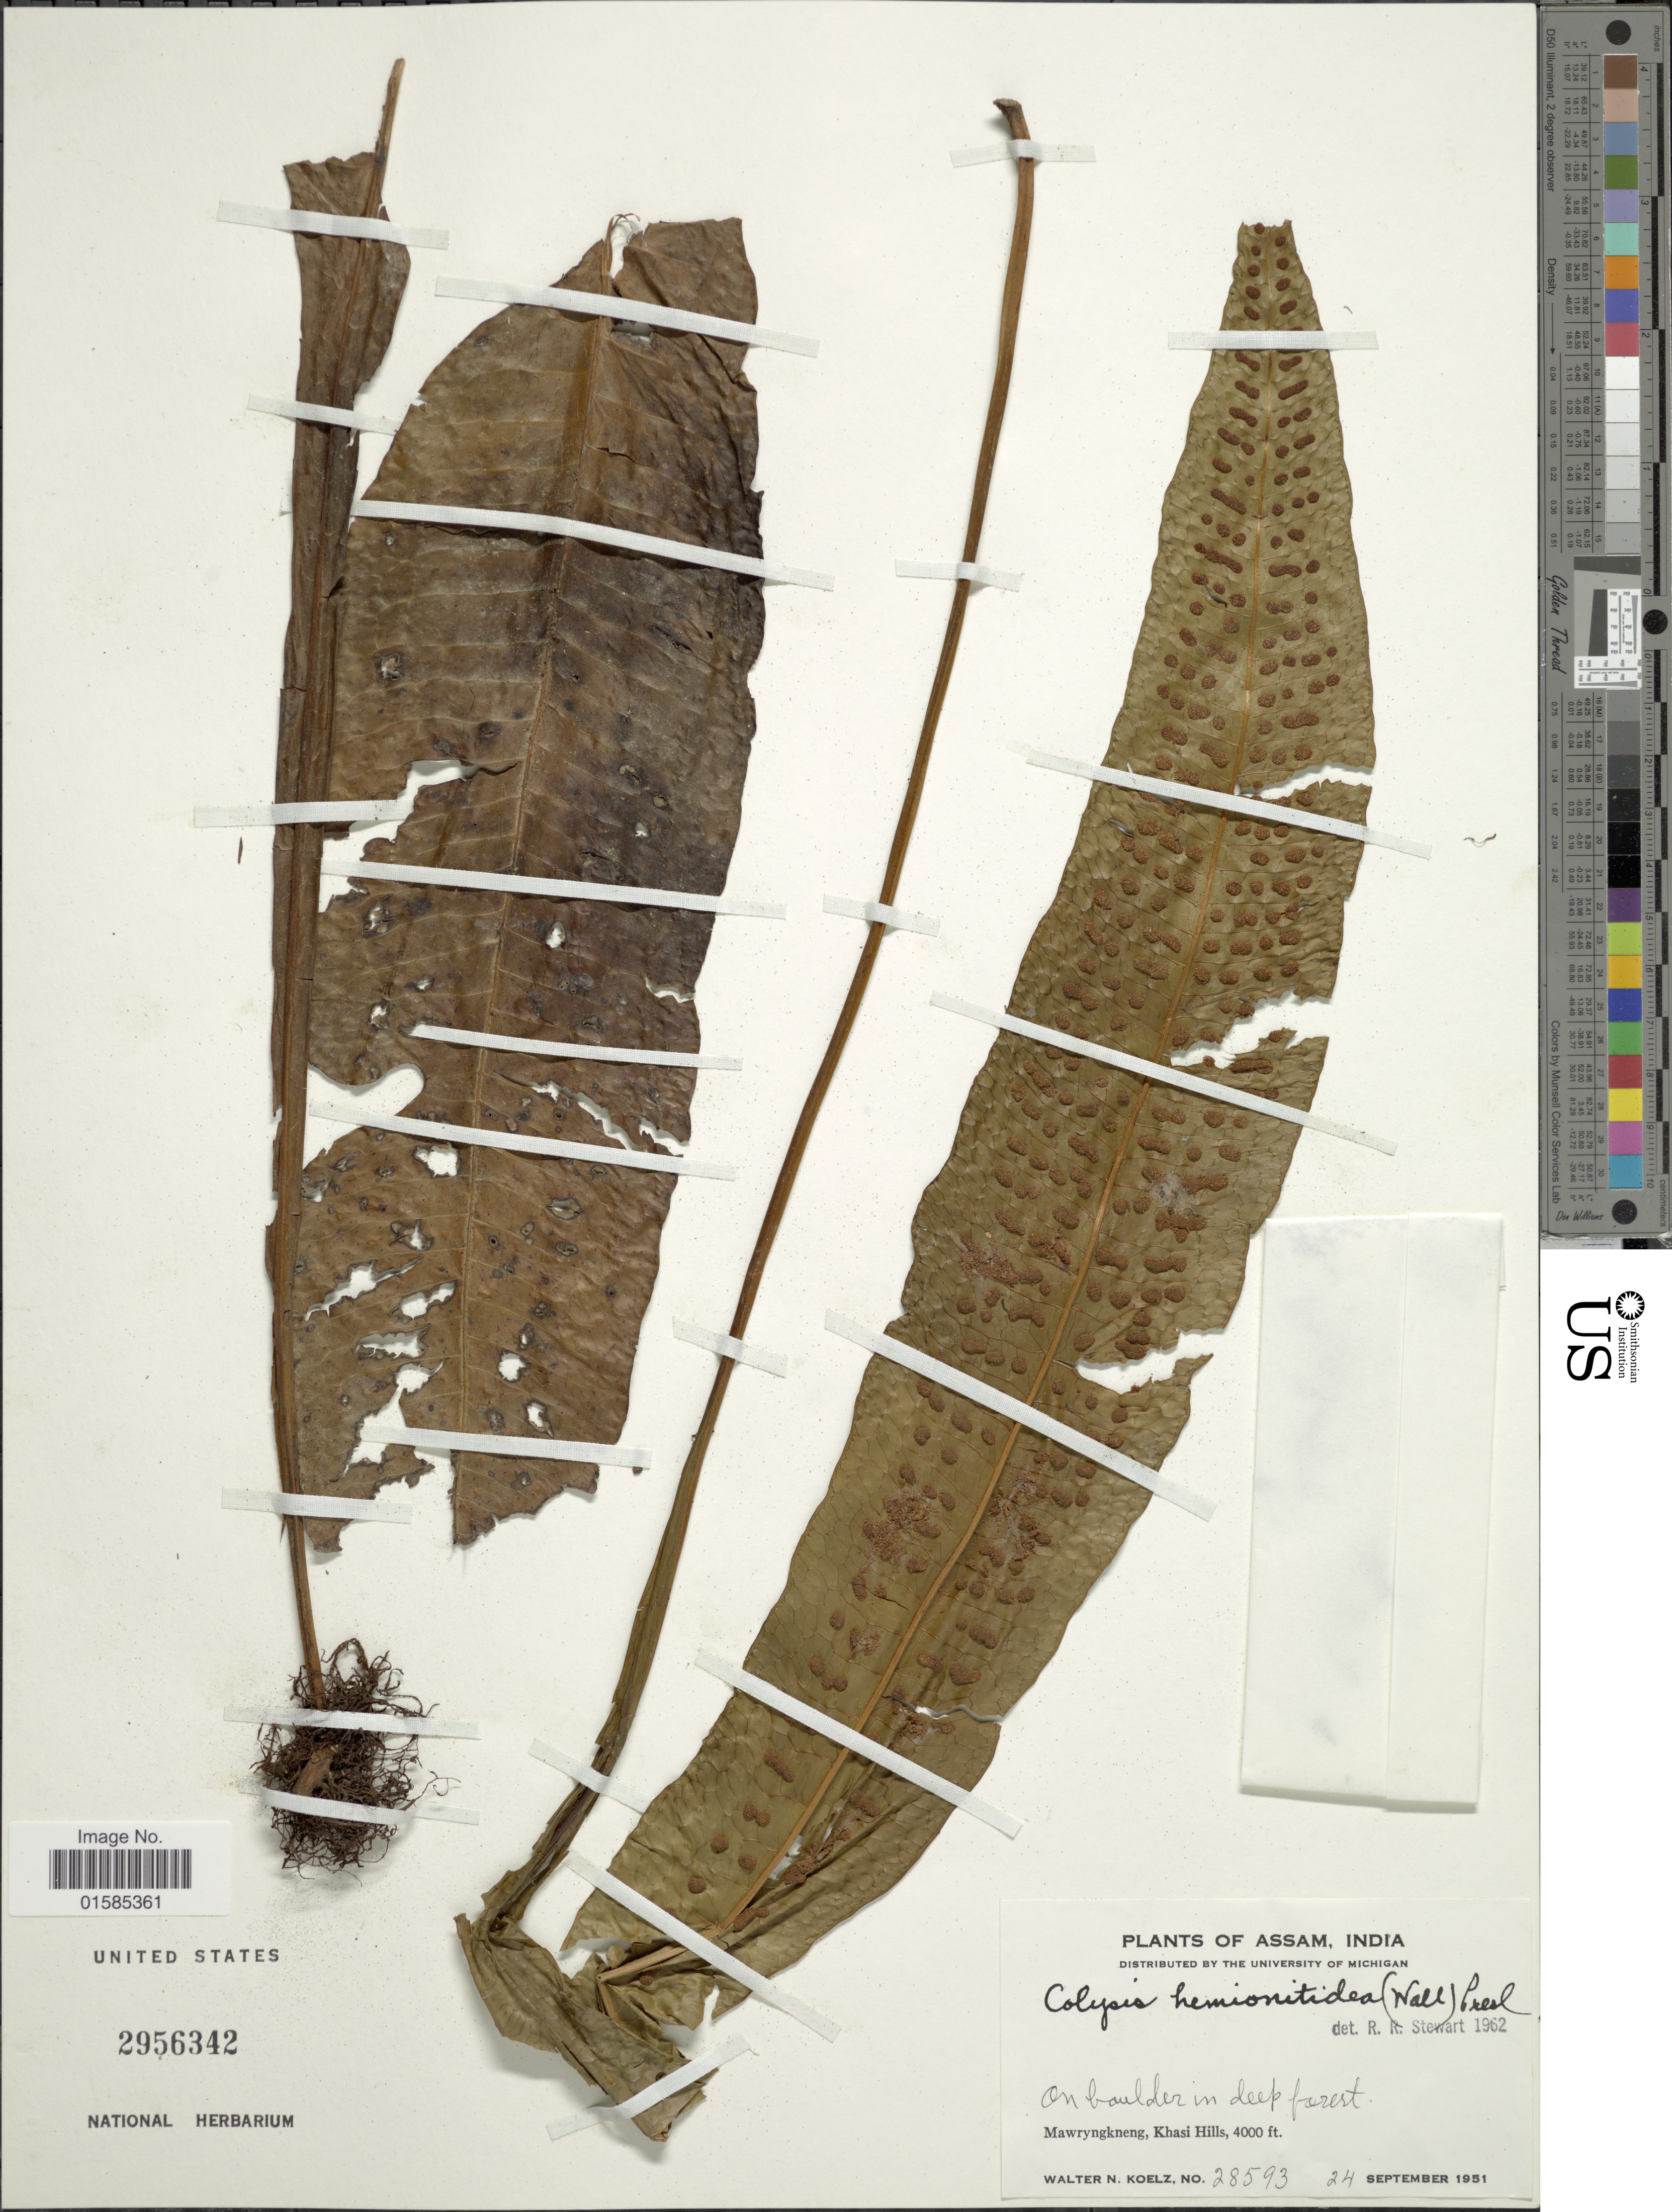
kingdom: Plantae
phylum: Tracheophyta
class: Polypodiopsida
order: Polypodiales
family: Polypodiaceae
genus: Leptochilus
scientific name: Leptochilus hemionitideus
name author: (C. Presl) Noot.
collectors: W. N. Koelz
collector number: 28593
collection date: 1951-09-24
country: India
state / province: Meghalaya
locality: Assam, India, Mawryngkneng, Khasi Hills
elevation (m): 1219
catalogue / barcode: US 2956342